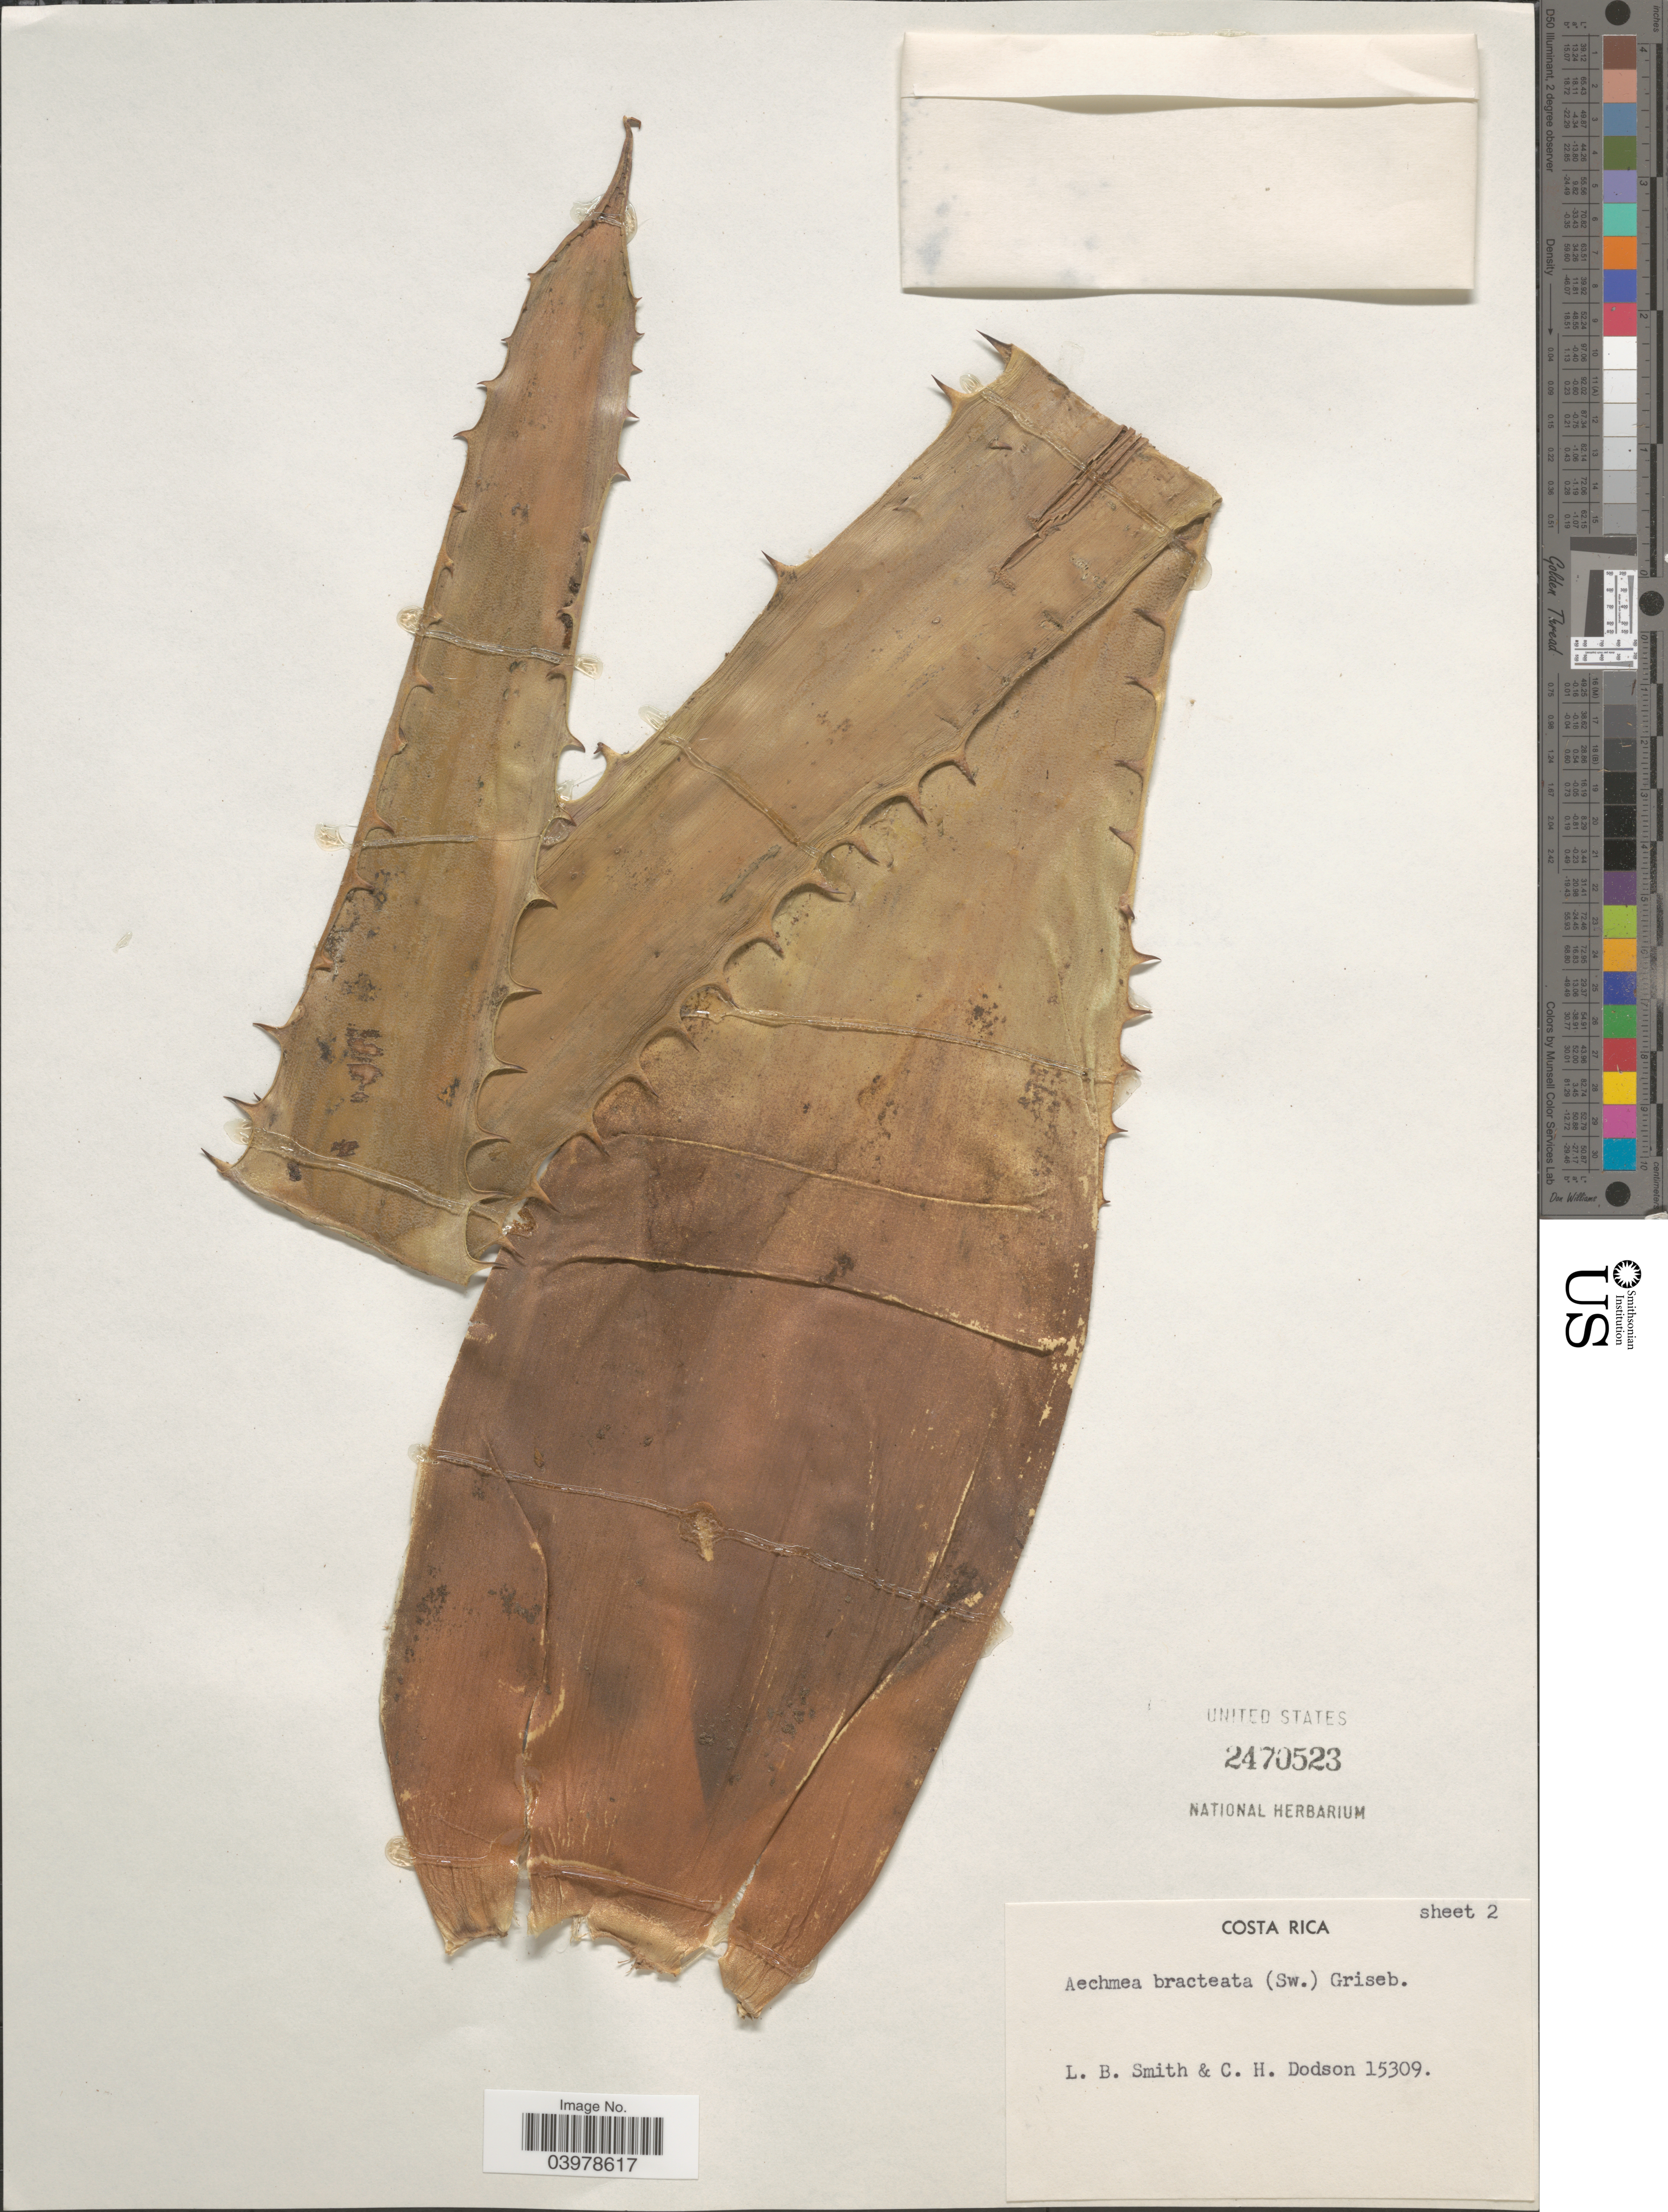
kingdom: Plantae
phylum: Tracheophyta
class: Liliopsida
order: Poales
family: Bromeliaceae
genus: Aechmea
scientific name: Aechmea bracteata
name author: (Sw.) Griseb.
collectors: L. Smith & C. H. Dodson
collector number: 15309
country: Costa Rica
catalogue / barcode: US 2470523